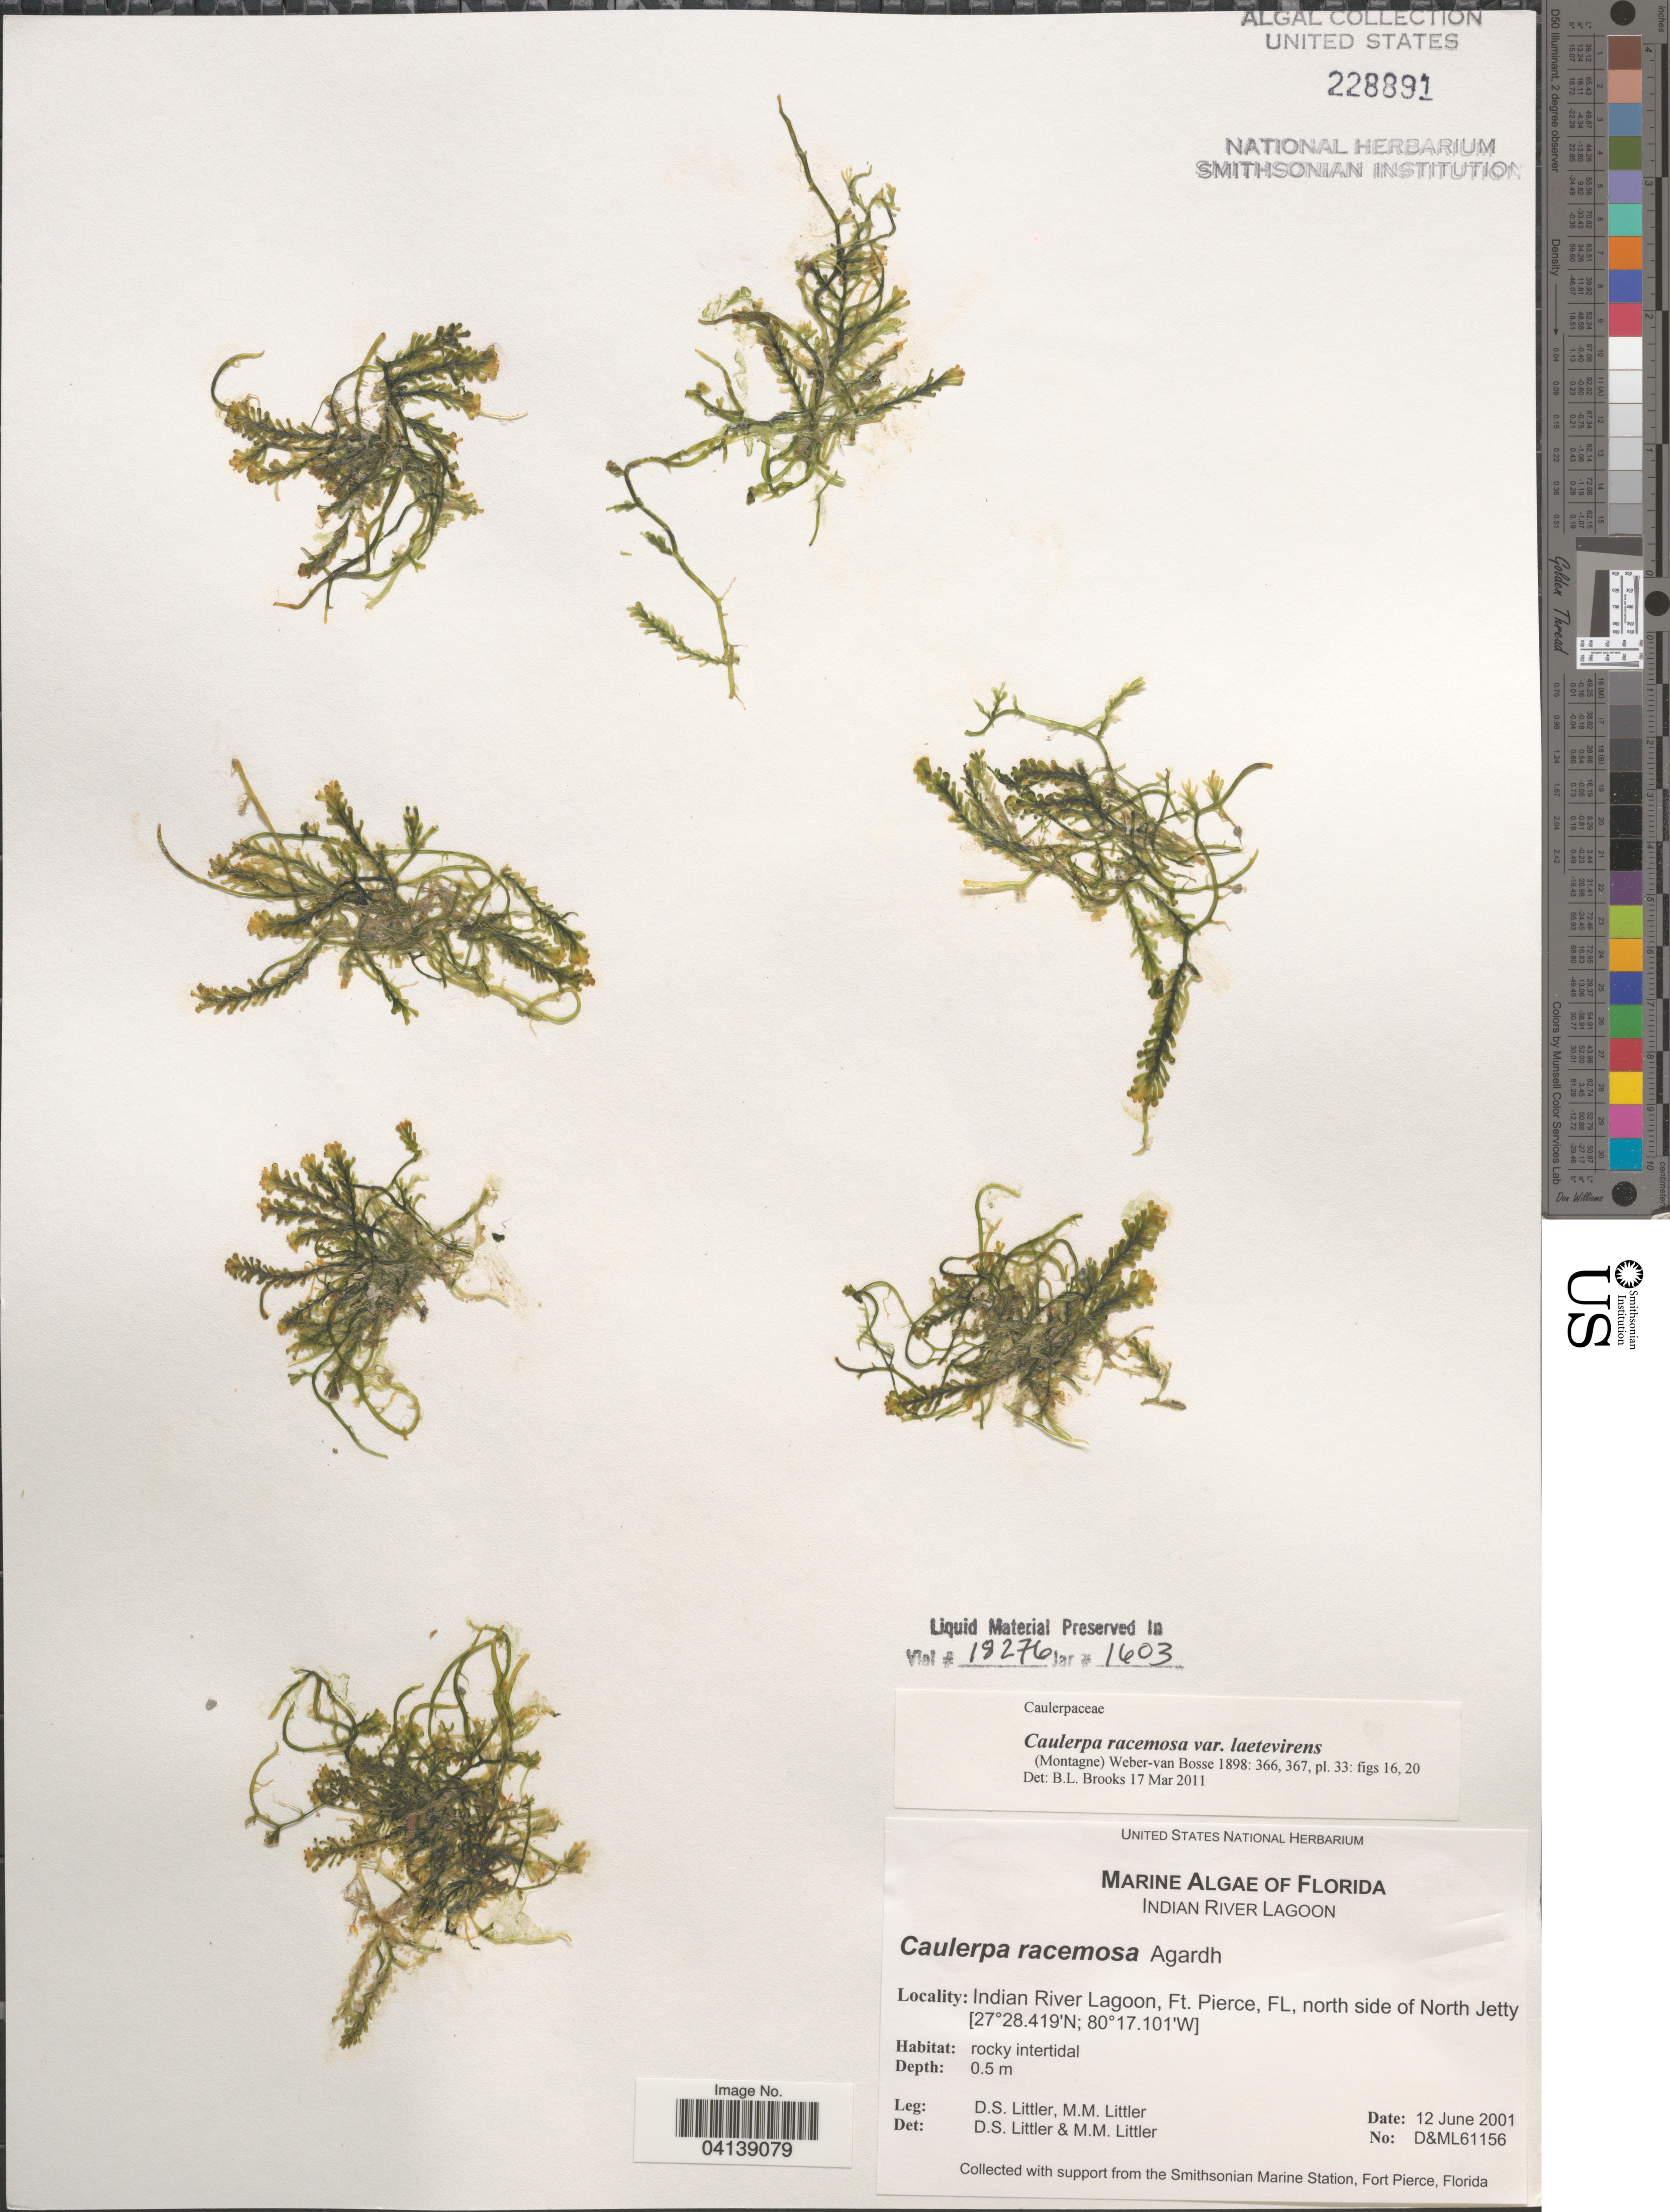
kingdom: Plantae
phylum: Chlorophyta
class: Ulvophyceae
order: Bryopsidales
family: Caulerpaceae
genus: Caulerpa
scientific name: Caulerpa racemosa var. laetevirens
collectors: D. S. Littler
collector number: D&ML61156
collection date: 2001-06-12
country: United States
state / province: Florida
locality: Indian River Lagoon, Ft. Pierce, north side of North Jetty.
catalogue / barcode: US 228891